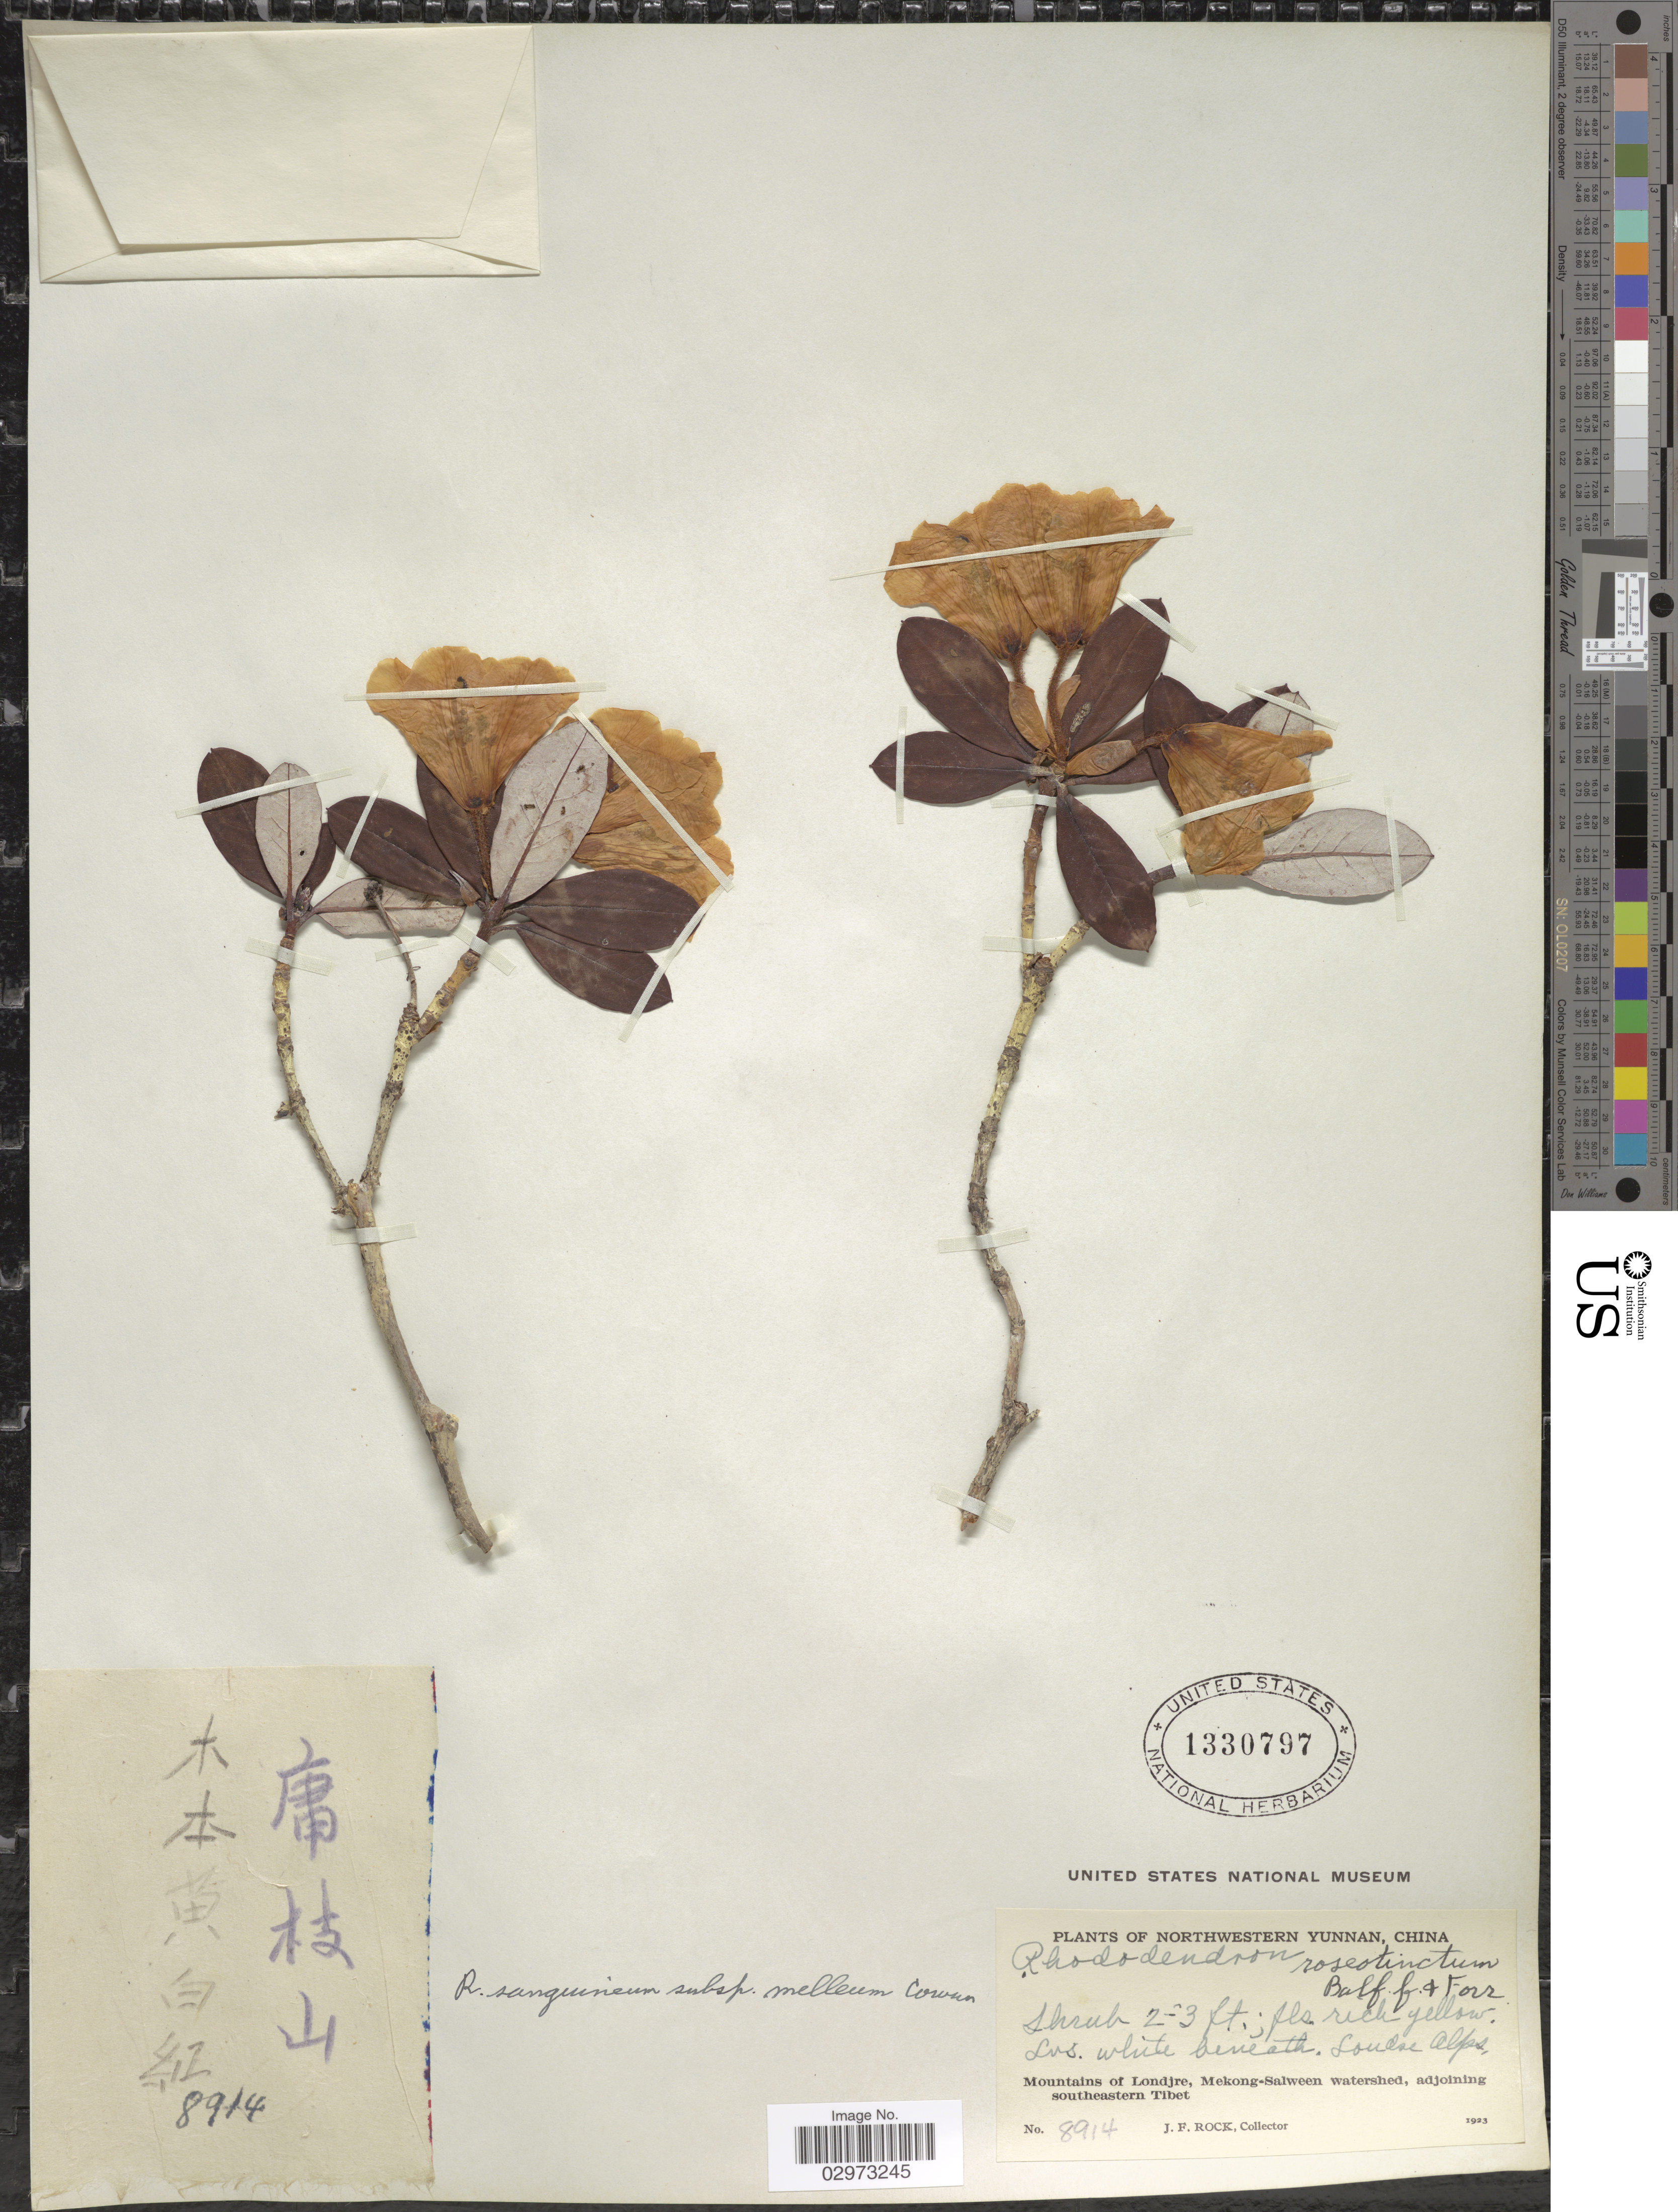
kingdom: Plantae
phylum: Tracheophyta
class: Magnoliopsida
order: Ericales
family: Ericaceae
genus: Rhododendron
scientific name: Rhododendron sanguineum subsp. melleum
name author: Cowan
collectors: J. Rock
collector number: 8914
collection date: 1923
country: China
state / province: Yunnan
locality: Northwestern Yunnan. Londre Alps. Mountains of Londjre, Mekong-Salween watershed, adjoining southeastern Tibet.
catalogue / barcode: US 1330797